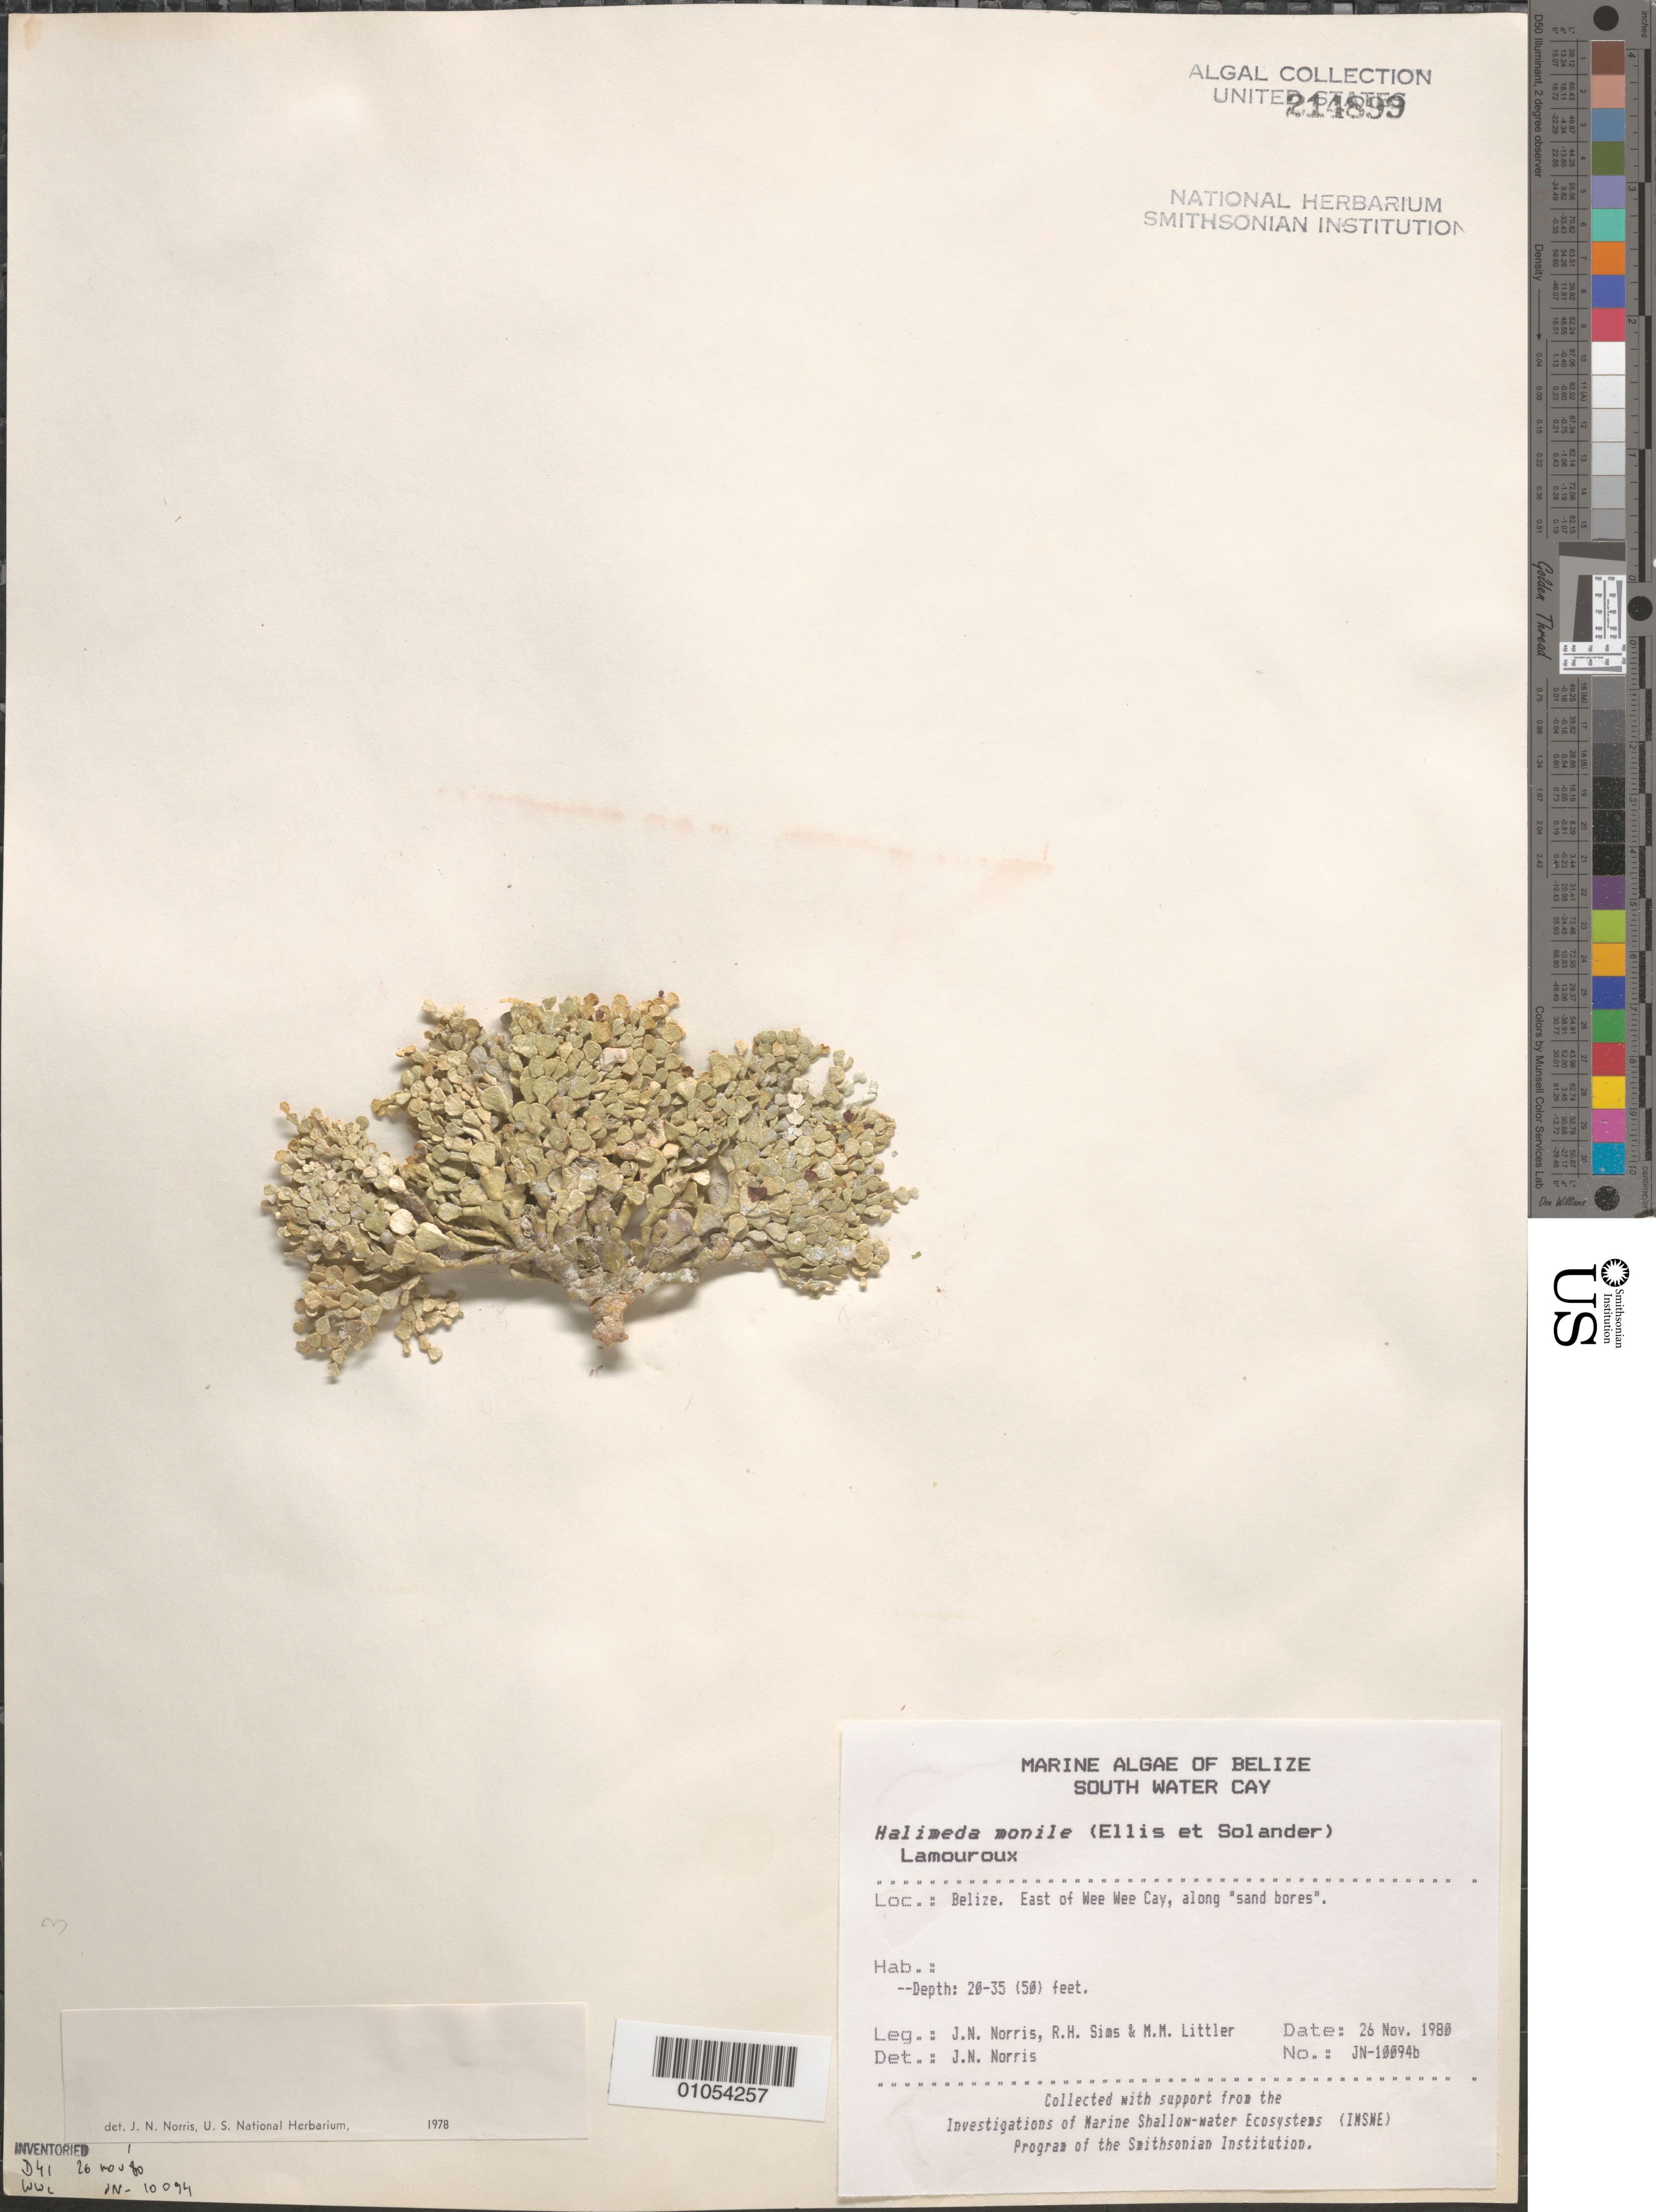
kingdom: Plantae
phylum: Chlorophyta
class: Ulvophyceae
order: Bryopsidales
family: Halimedaceae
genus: Halimeda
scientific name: Halimeda monile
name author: (J. Ellis & Sol.) J.V.Lamouroux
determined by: Norris, James N.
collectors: J. N. Norris, R. H. Sims & M. M. Littler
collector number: JN-10094b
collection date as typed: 26 Nov 1980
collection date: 1980-11-26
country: Belize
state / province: Stann Creek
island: Wee Wee Cay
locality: East of Wee Wee Cay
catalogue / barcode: US 214899